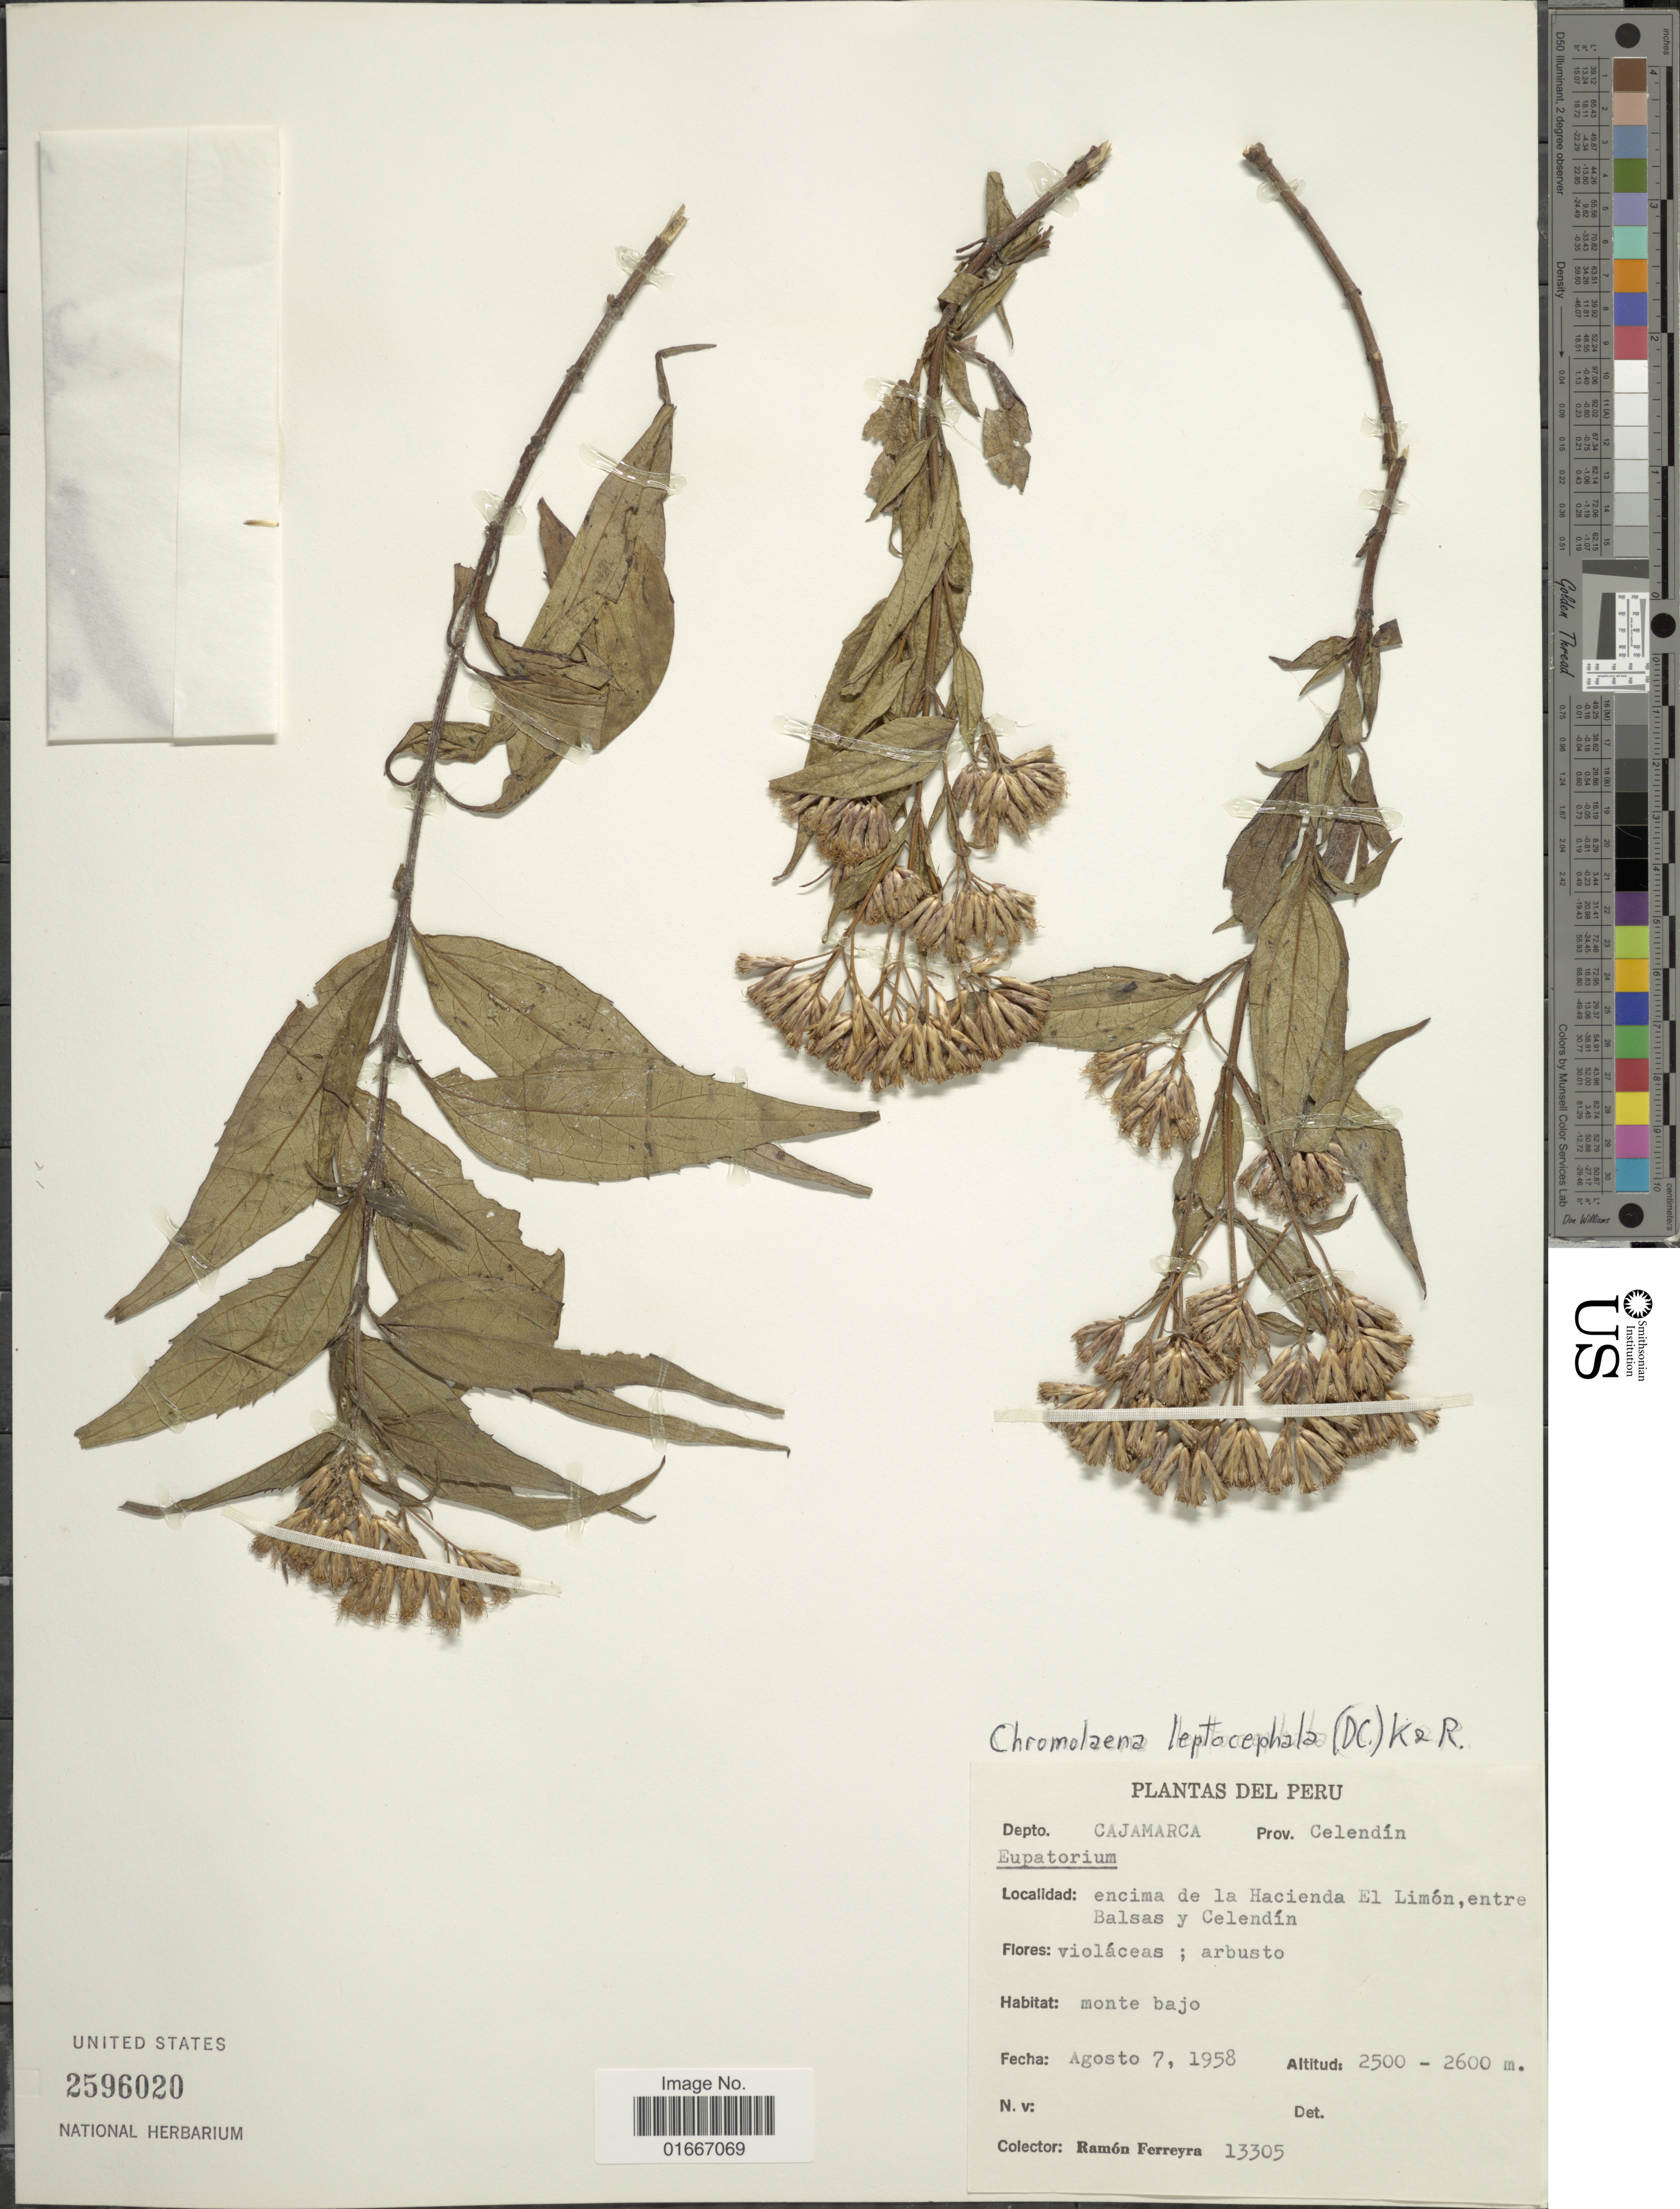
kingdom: Plantae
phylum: Tracheophyta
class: Magnoliopsida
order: Asterales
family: Asteraceae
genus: Chromolaena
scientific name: Chromolaena leptocephala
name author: (DC.) R.M. King & H. Rob.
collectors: R. A. Ferreyra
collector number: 13305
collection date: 1958-08-07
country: Peru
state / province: Cajamarca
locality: Peru. Dept.: Cajamarca. Prov. Celendin. encima de la Hacienda El Limon, entre Balsas y Celendin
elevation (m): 2500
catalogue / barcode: US 2596020